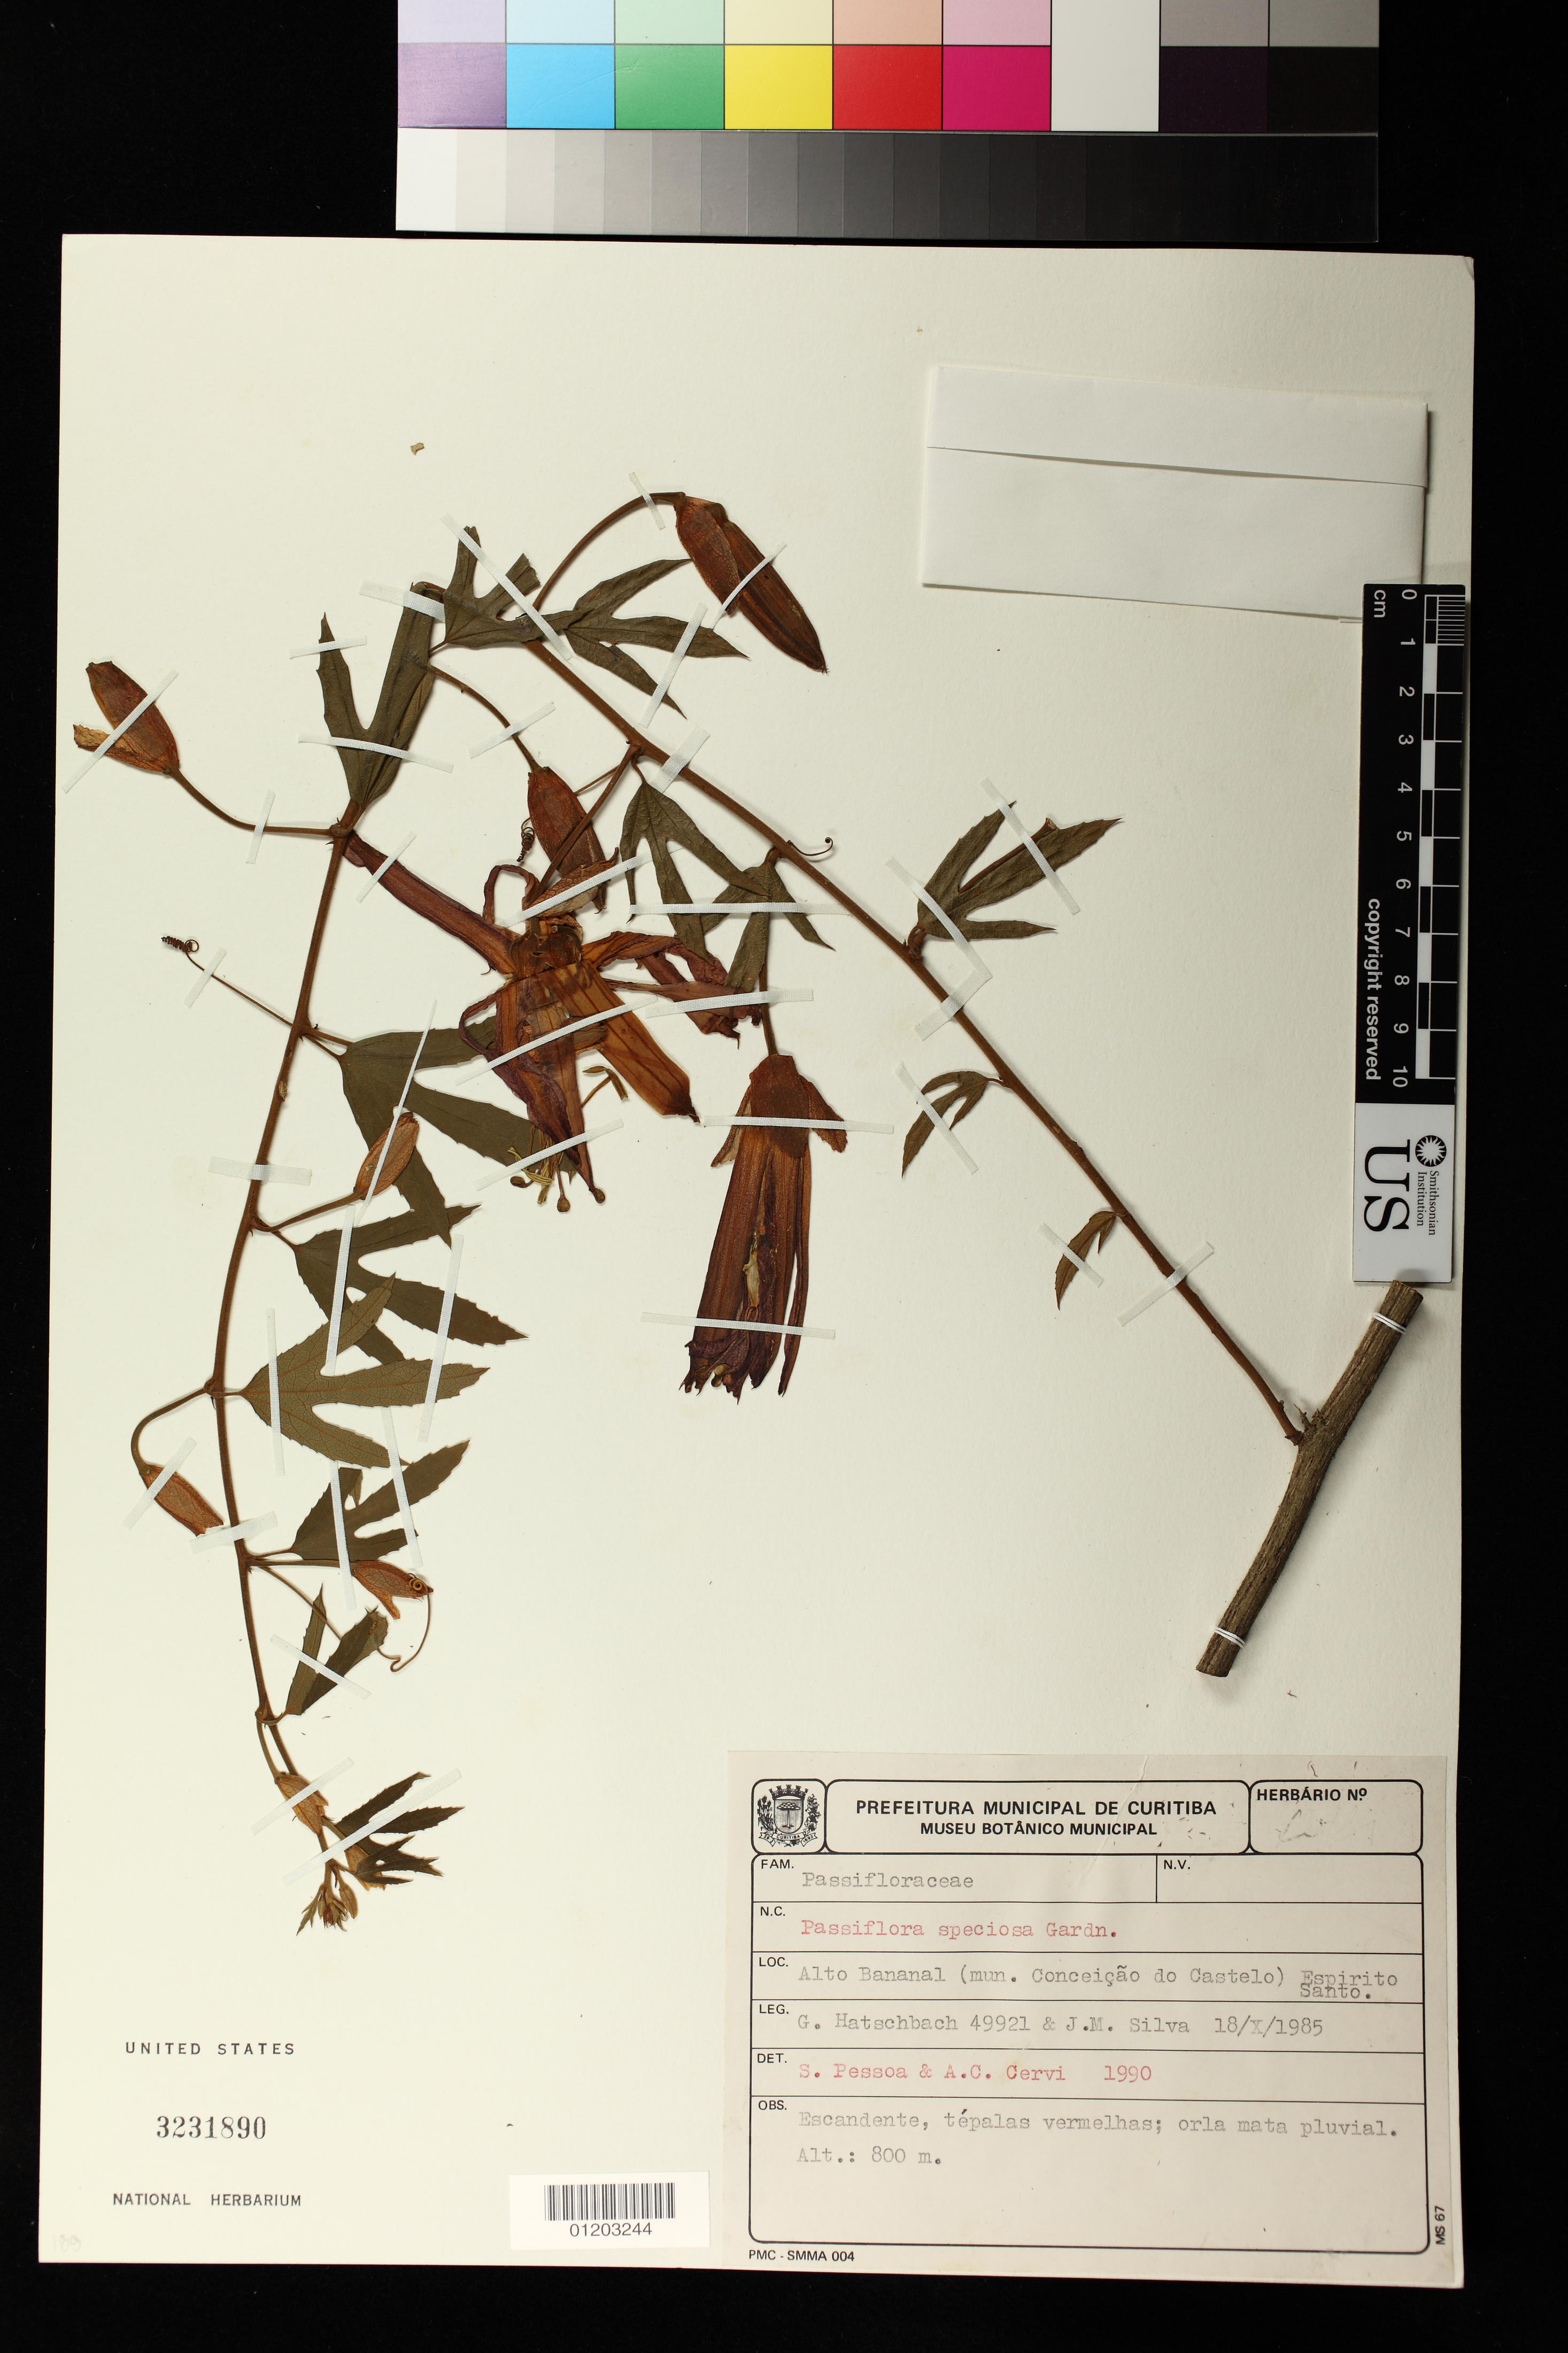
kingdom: Plantae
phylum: Tracheophyta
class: Magnoliopsida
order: Malpighiales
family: Passifloraceae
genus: Passiflora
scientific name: Passiflora speciosa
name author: Gardner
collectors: G. Hatschbach & J. M. Silva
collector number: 49921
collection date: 1985-10-18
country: Brazil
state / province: Espirito Santo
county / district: Conceicao do Castelo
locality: Alto Bananal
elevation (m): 800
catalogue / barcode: US 3231890